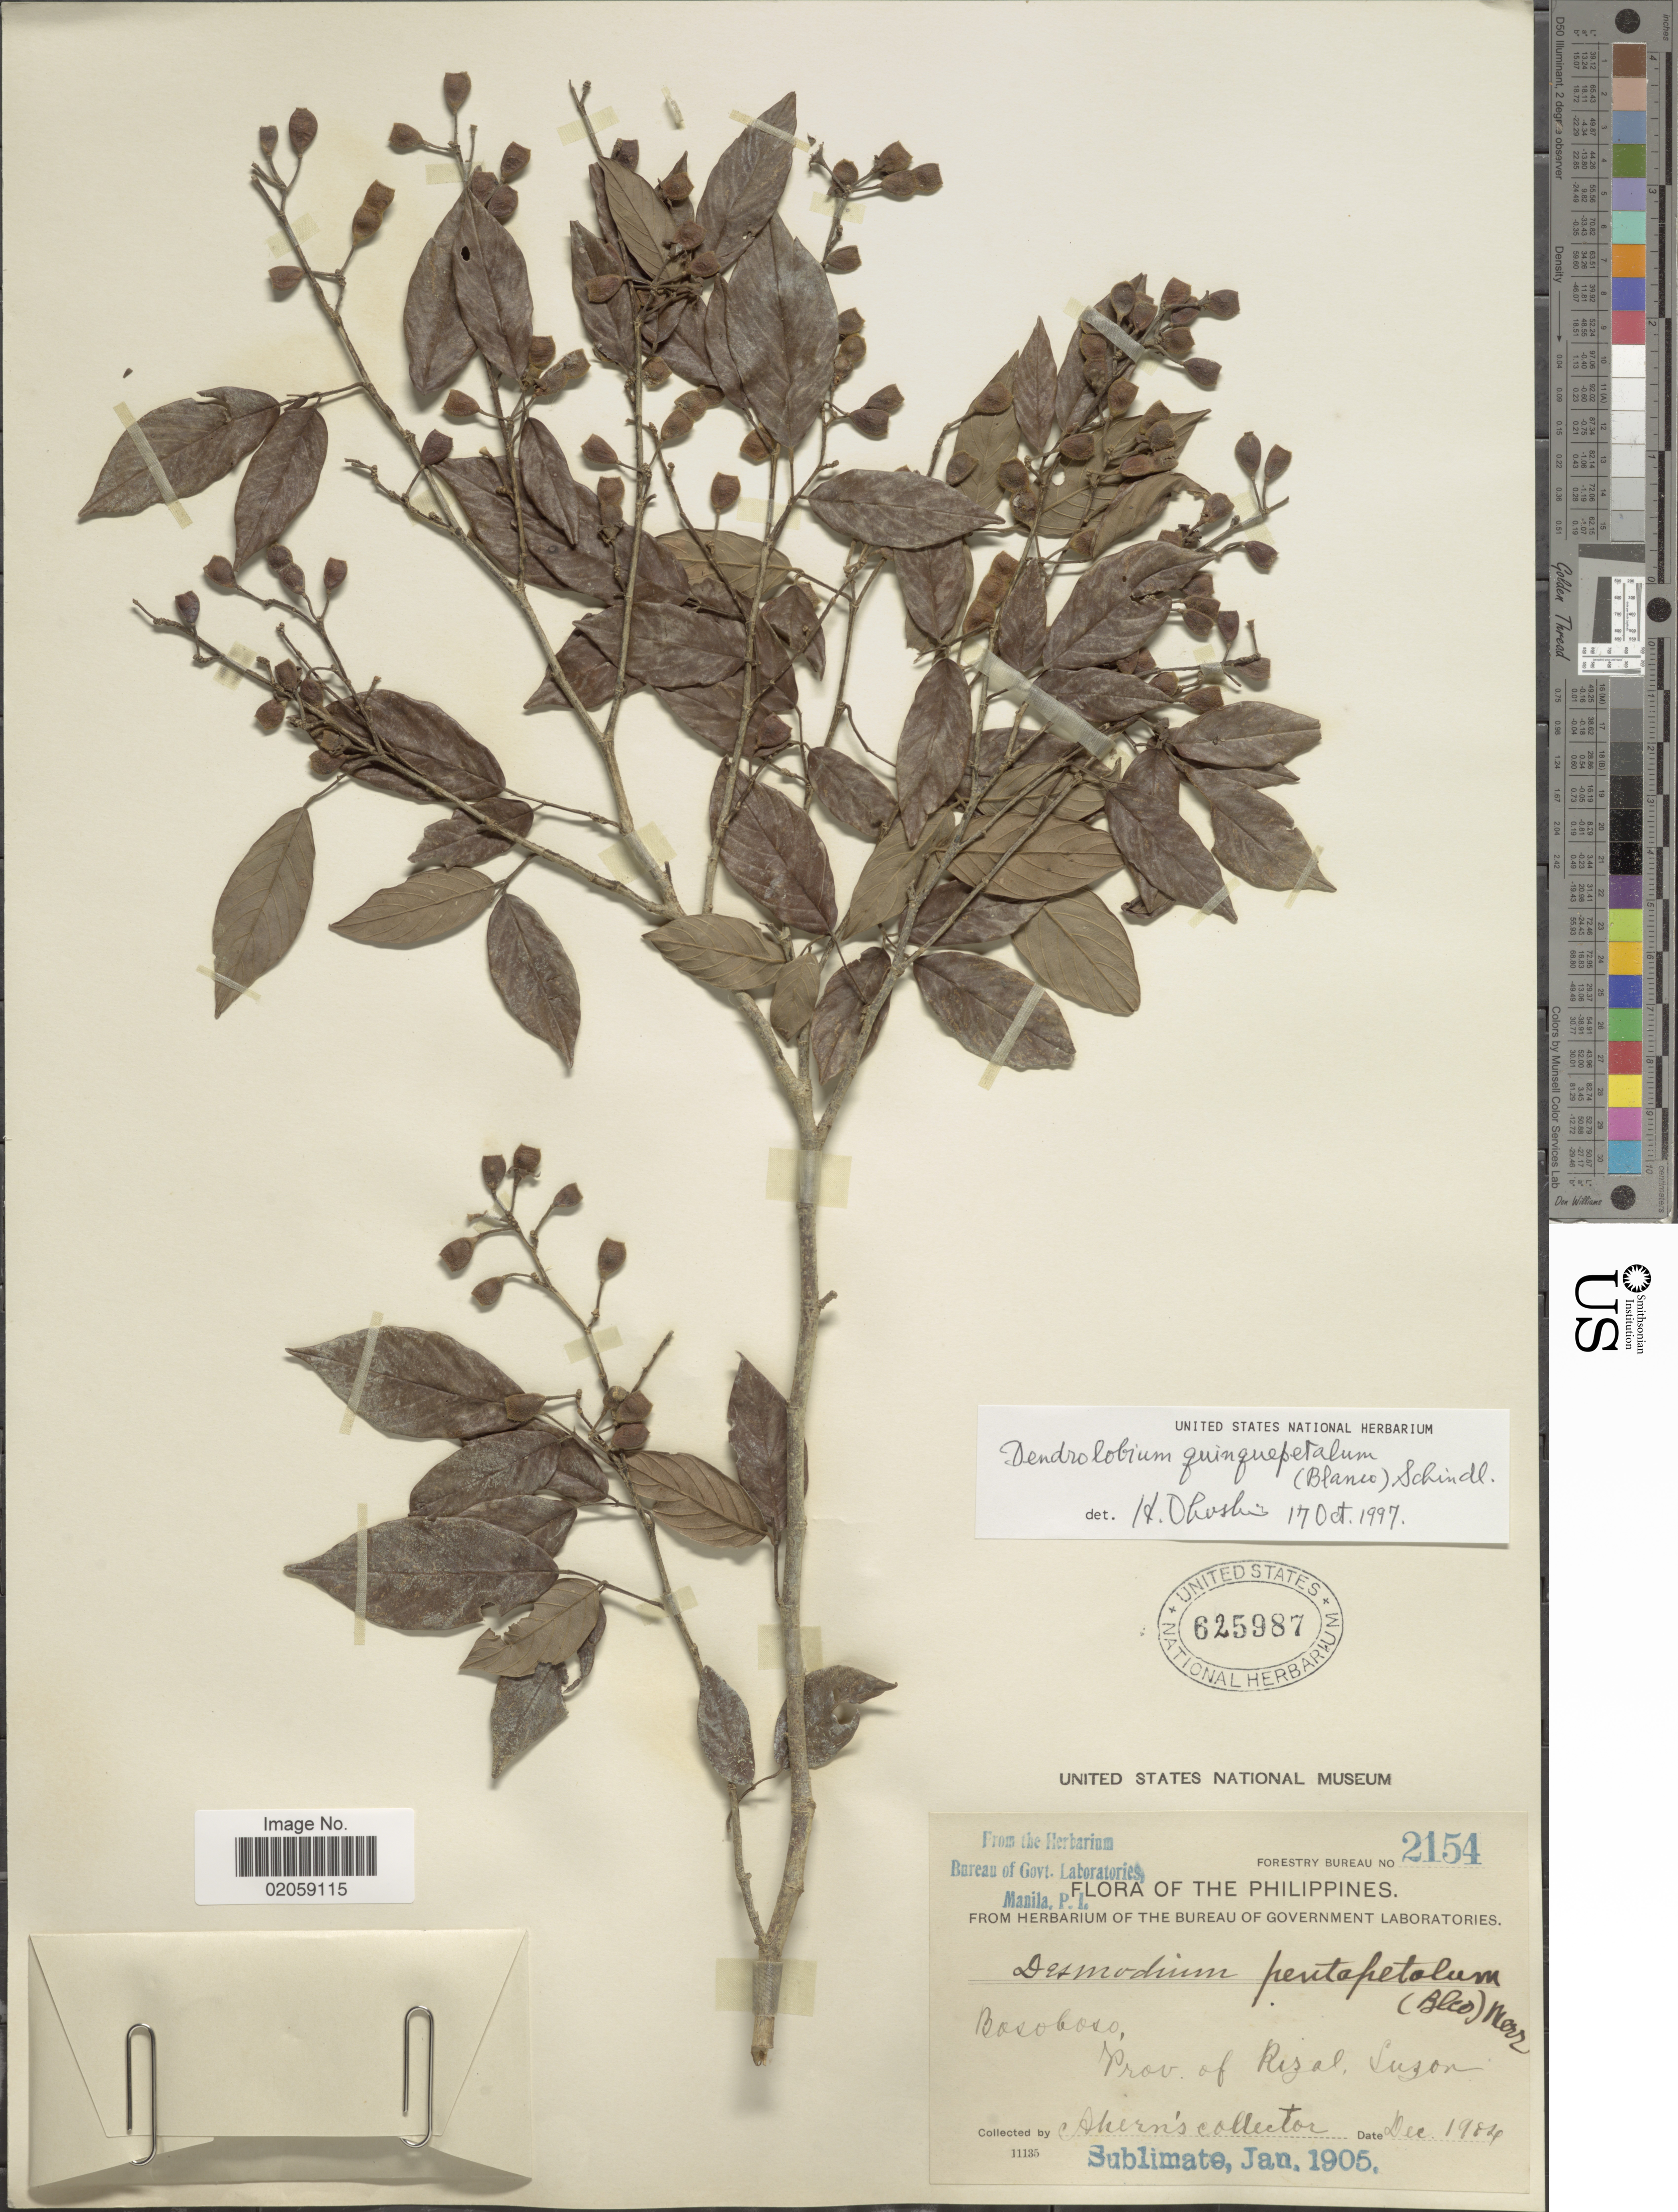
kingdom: Plantae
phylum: Tracheophyta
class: Magnoliopsida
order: Fabales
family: Fabaceae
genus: Dendrolobium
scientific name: Dendrolobium quinquepetalum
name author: (Blanco) H. Ohashi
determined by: Ohashi, Hiroyoshi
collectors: Ahern's collector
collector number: Forestry Bureau 2154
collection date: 1904-12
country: Philippines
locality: Bosoboso, Prov. of Rizal, Luzon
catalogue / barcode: US 625987